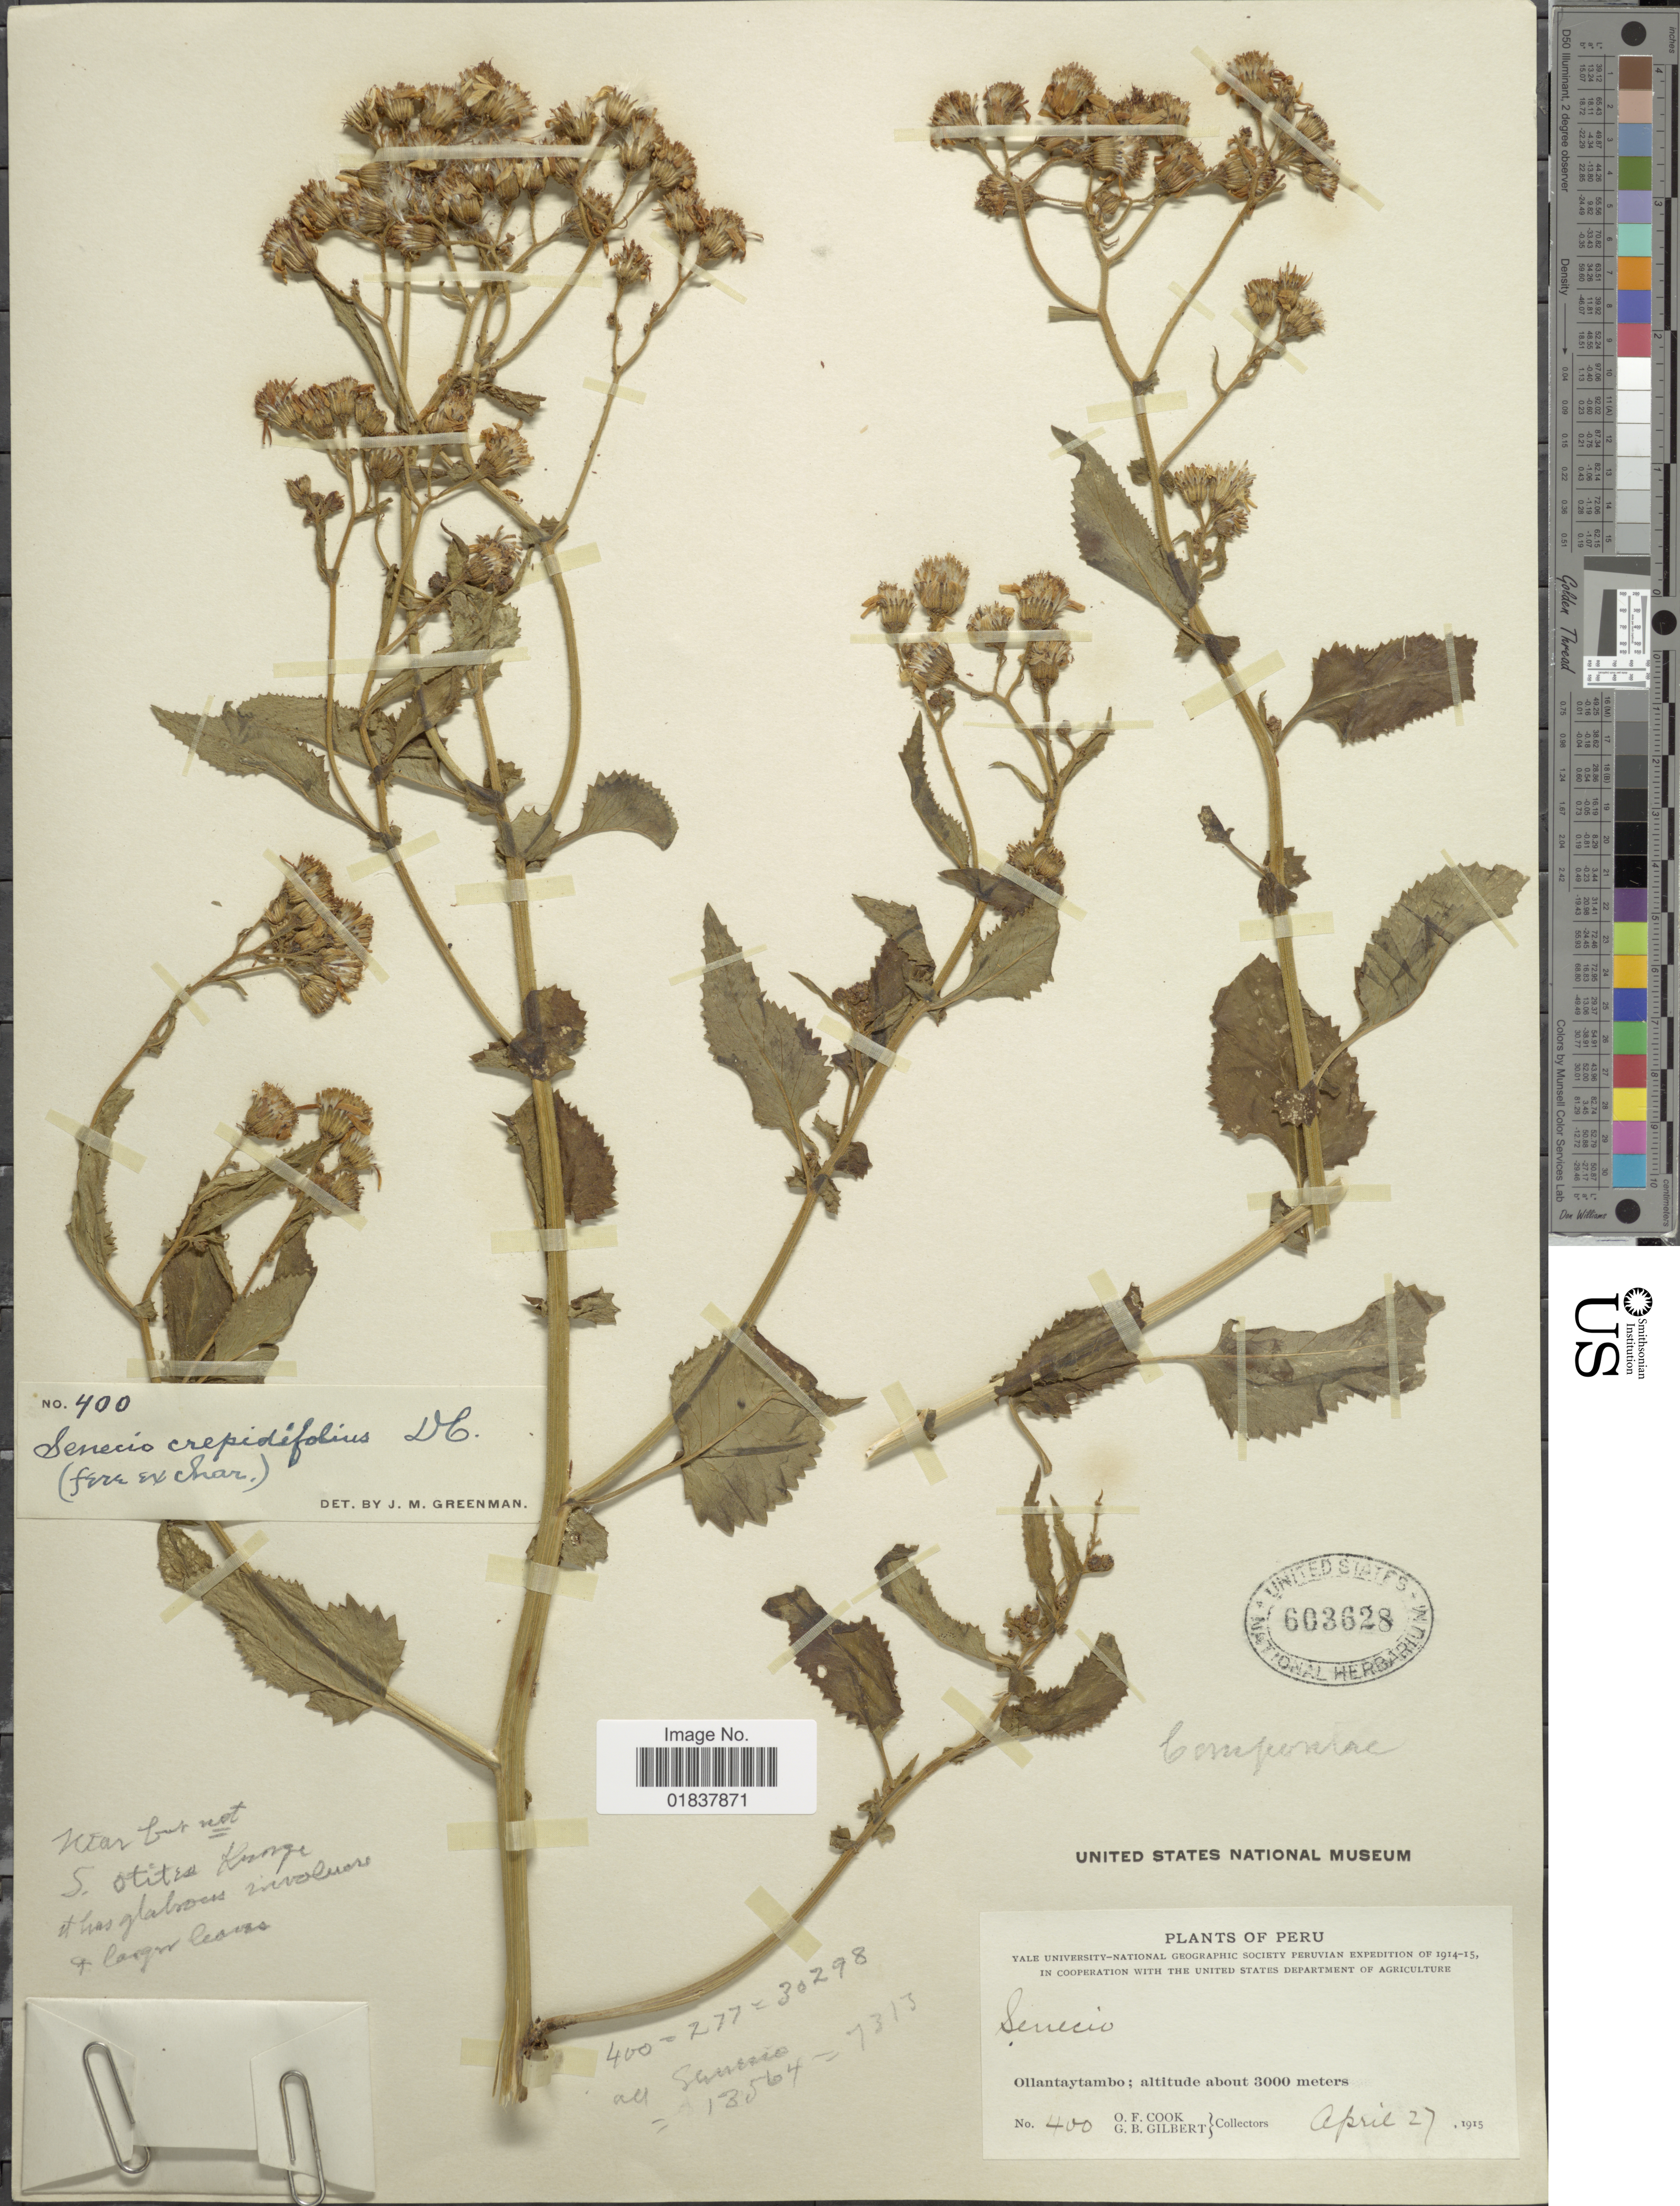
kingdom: Plantae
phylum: Tracheophyta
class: Magnoliopsida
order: Asterales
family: Asteraceae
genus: Senecio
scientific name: Senecio herrerae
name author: Cabrera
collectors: O. F. Cook & G. B. Gilbert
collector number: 400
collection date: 1915-04-27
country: Peru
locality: Ollantaytambo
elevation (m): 3000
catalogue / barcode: US 603628